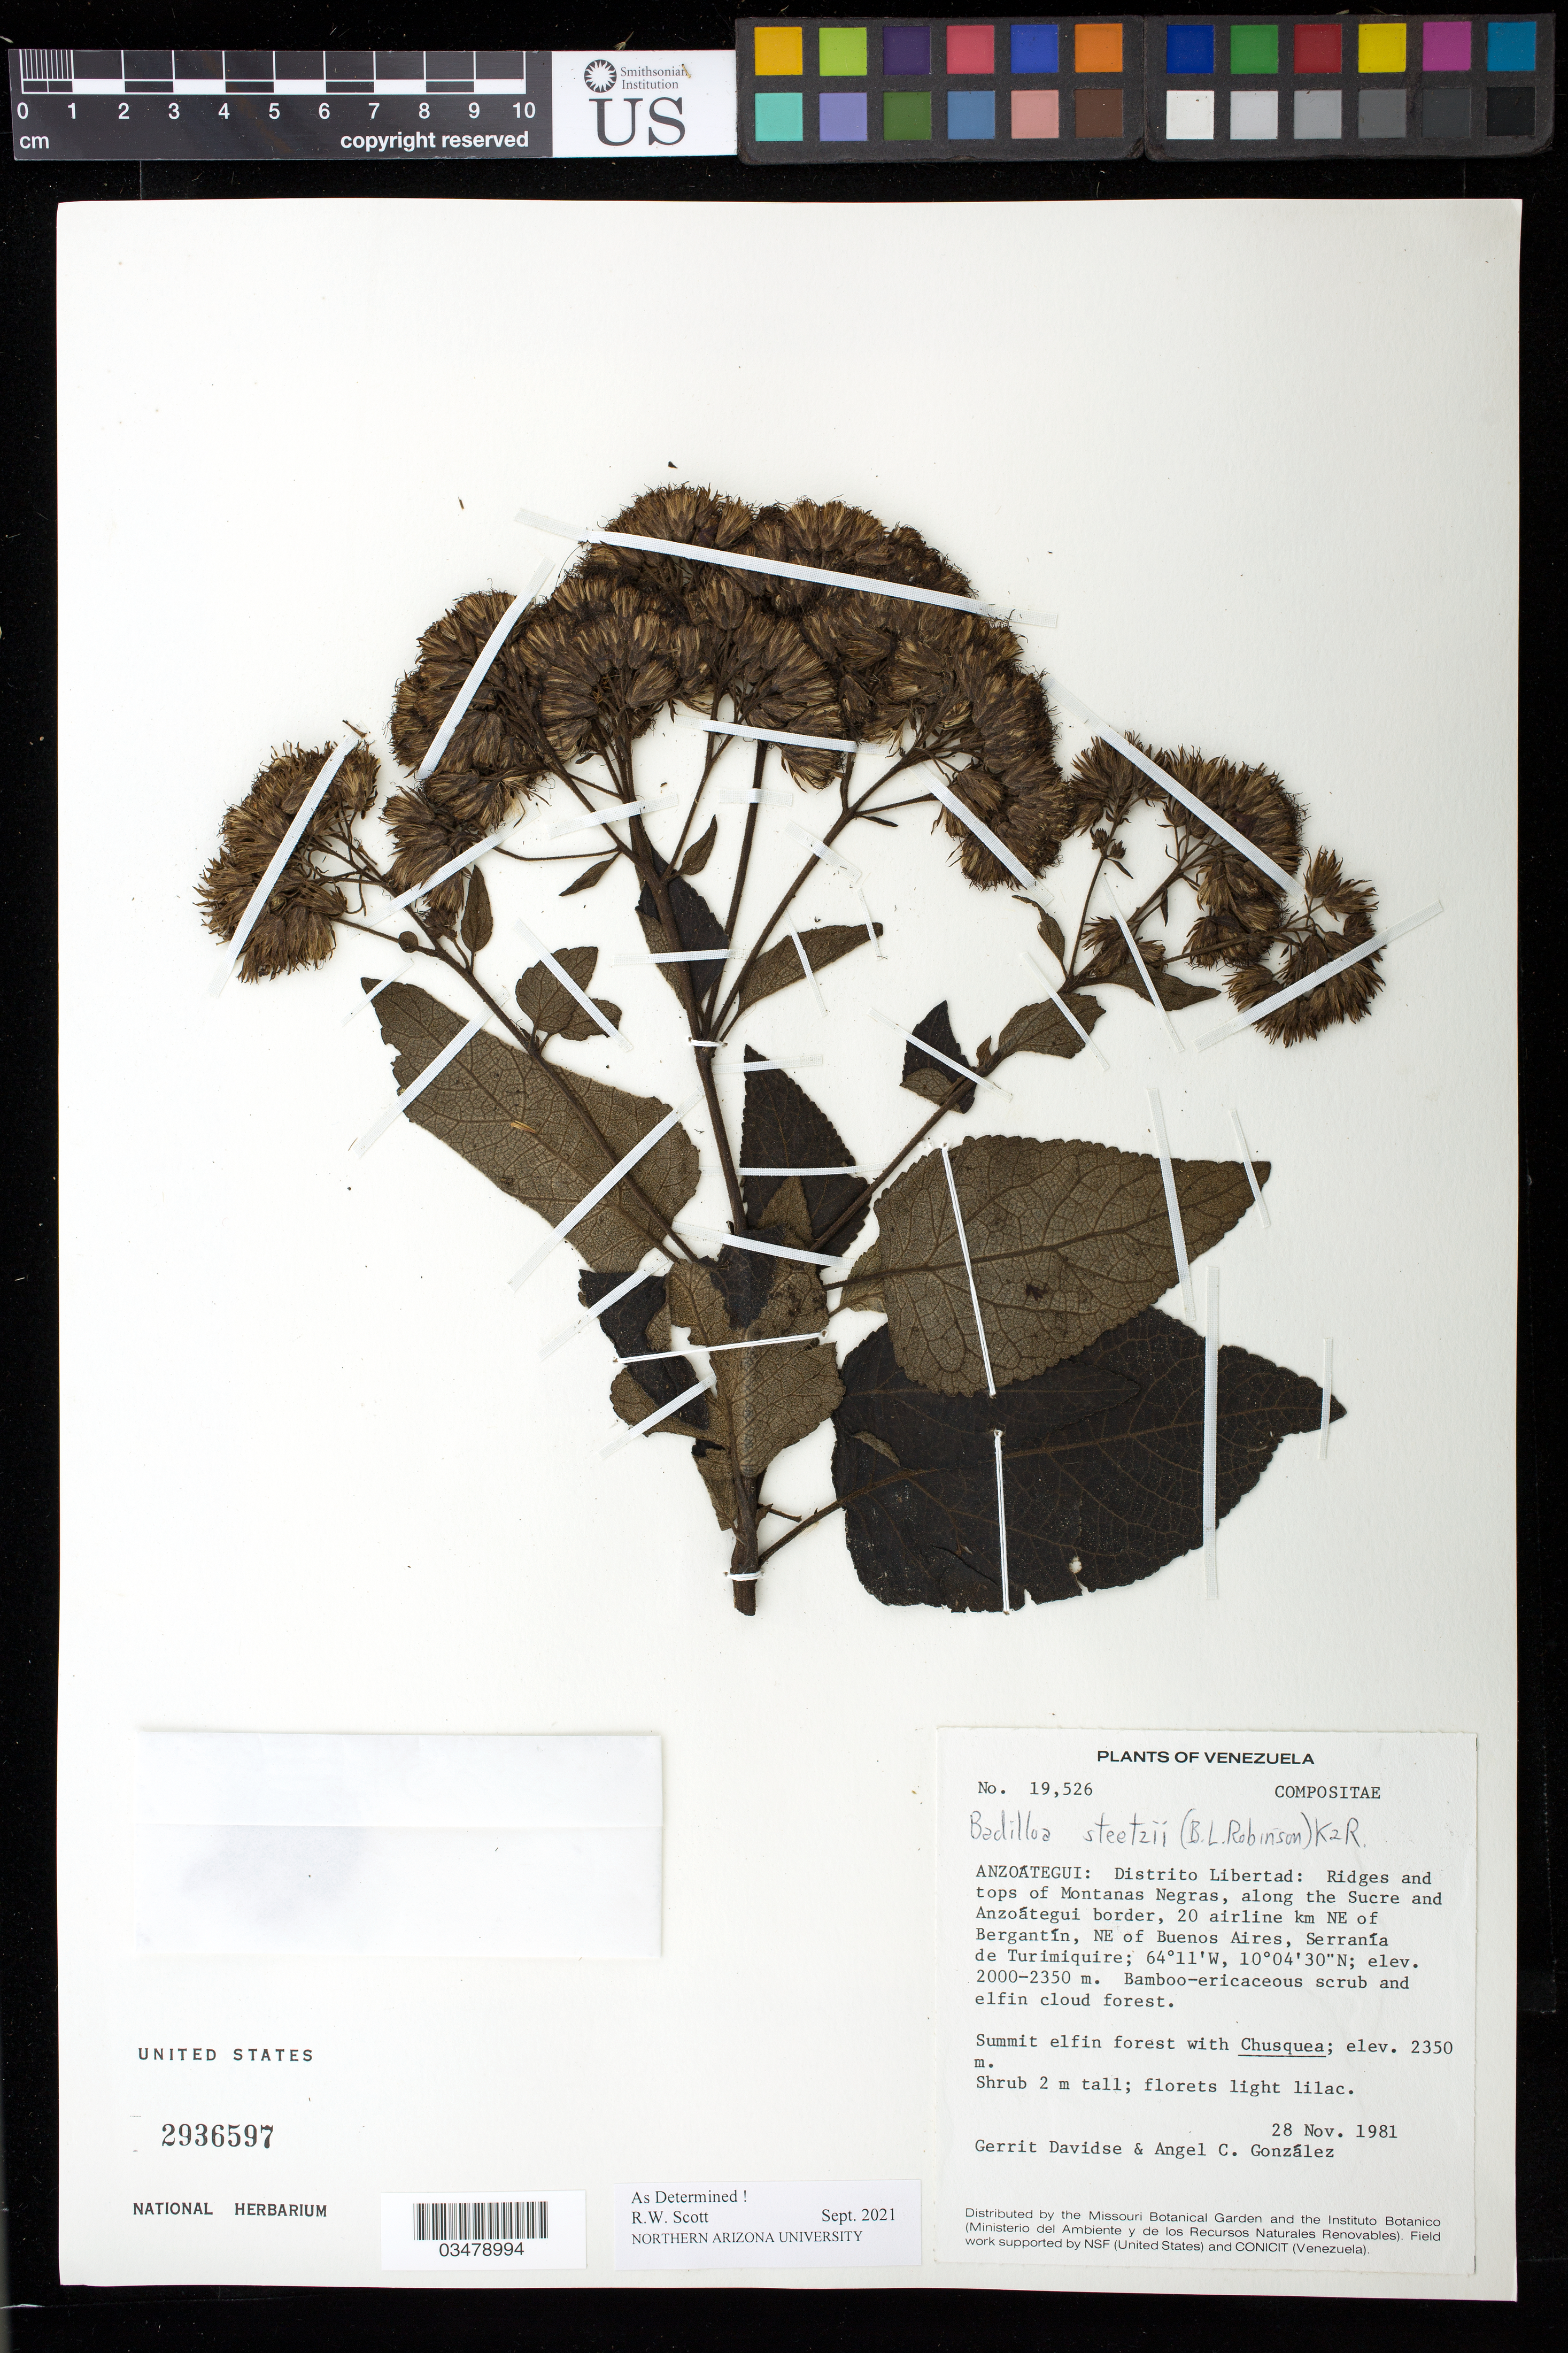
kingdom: Plantae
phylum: Tracheophyta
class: Magnoliopsida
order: Asterales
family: Asteraceae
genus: Badilloa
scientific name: Badilloa steetzii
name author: (B.L. Rob.) R.M. King & H. Rob.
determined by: Scott, R. W.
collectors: G. Davidse & A. C. González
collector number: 19526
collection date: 1981-11-28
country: Venezuela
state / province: Anzoategui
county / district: Libertad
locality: Ridges and tops of Montanas Negras, along the Sucre and Anzoategui border, 20 airline km NE of Bergantin, NE of Buenos Aires, Serrania de Turimiquire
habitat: Summit elfin forest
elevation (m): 2000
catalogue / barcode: US 2936597